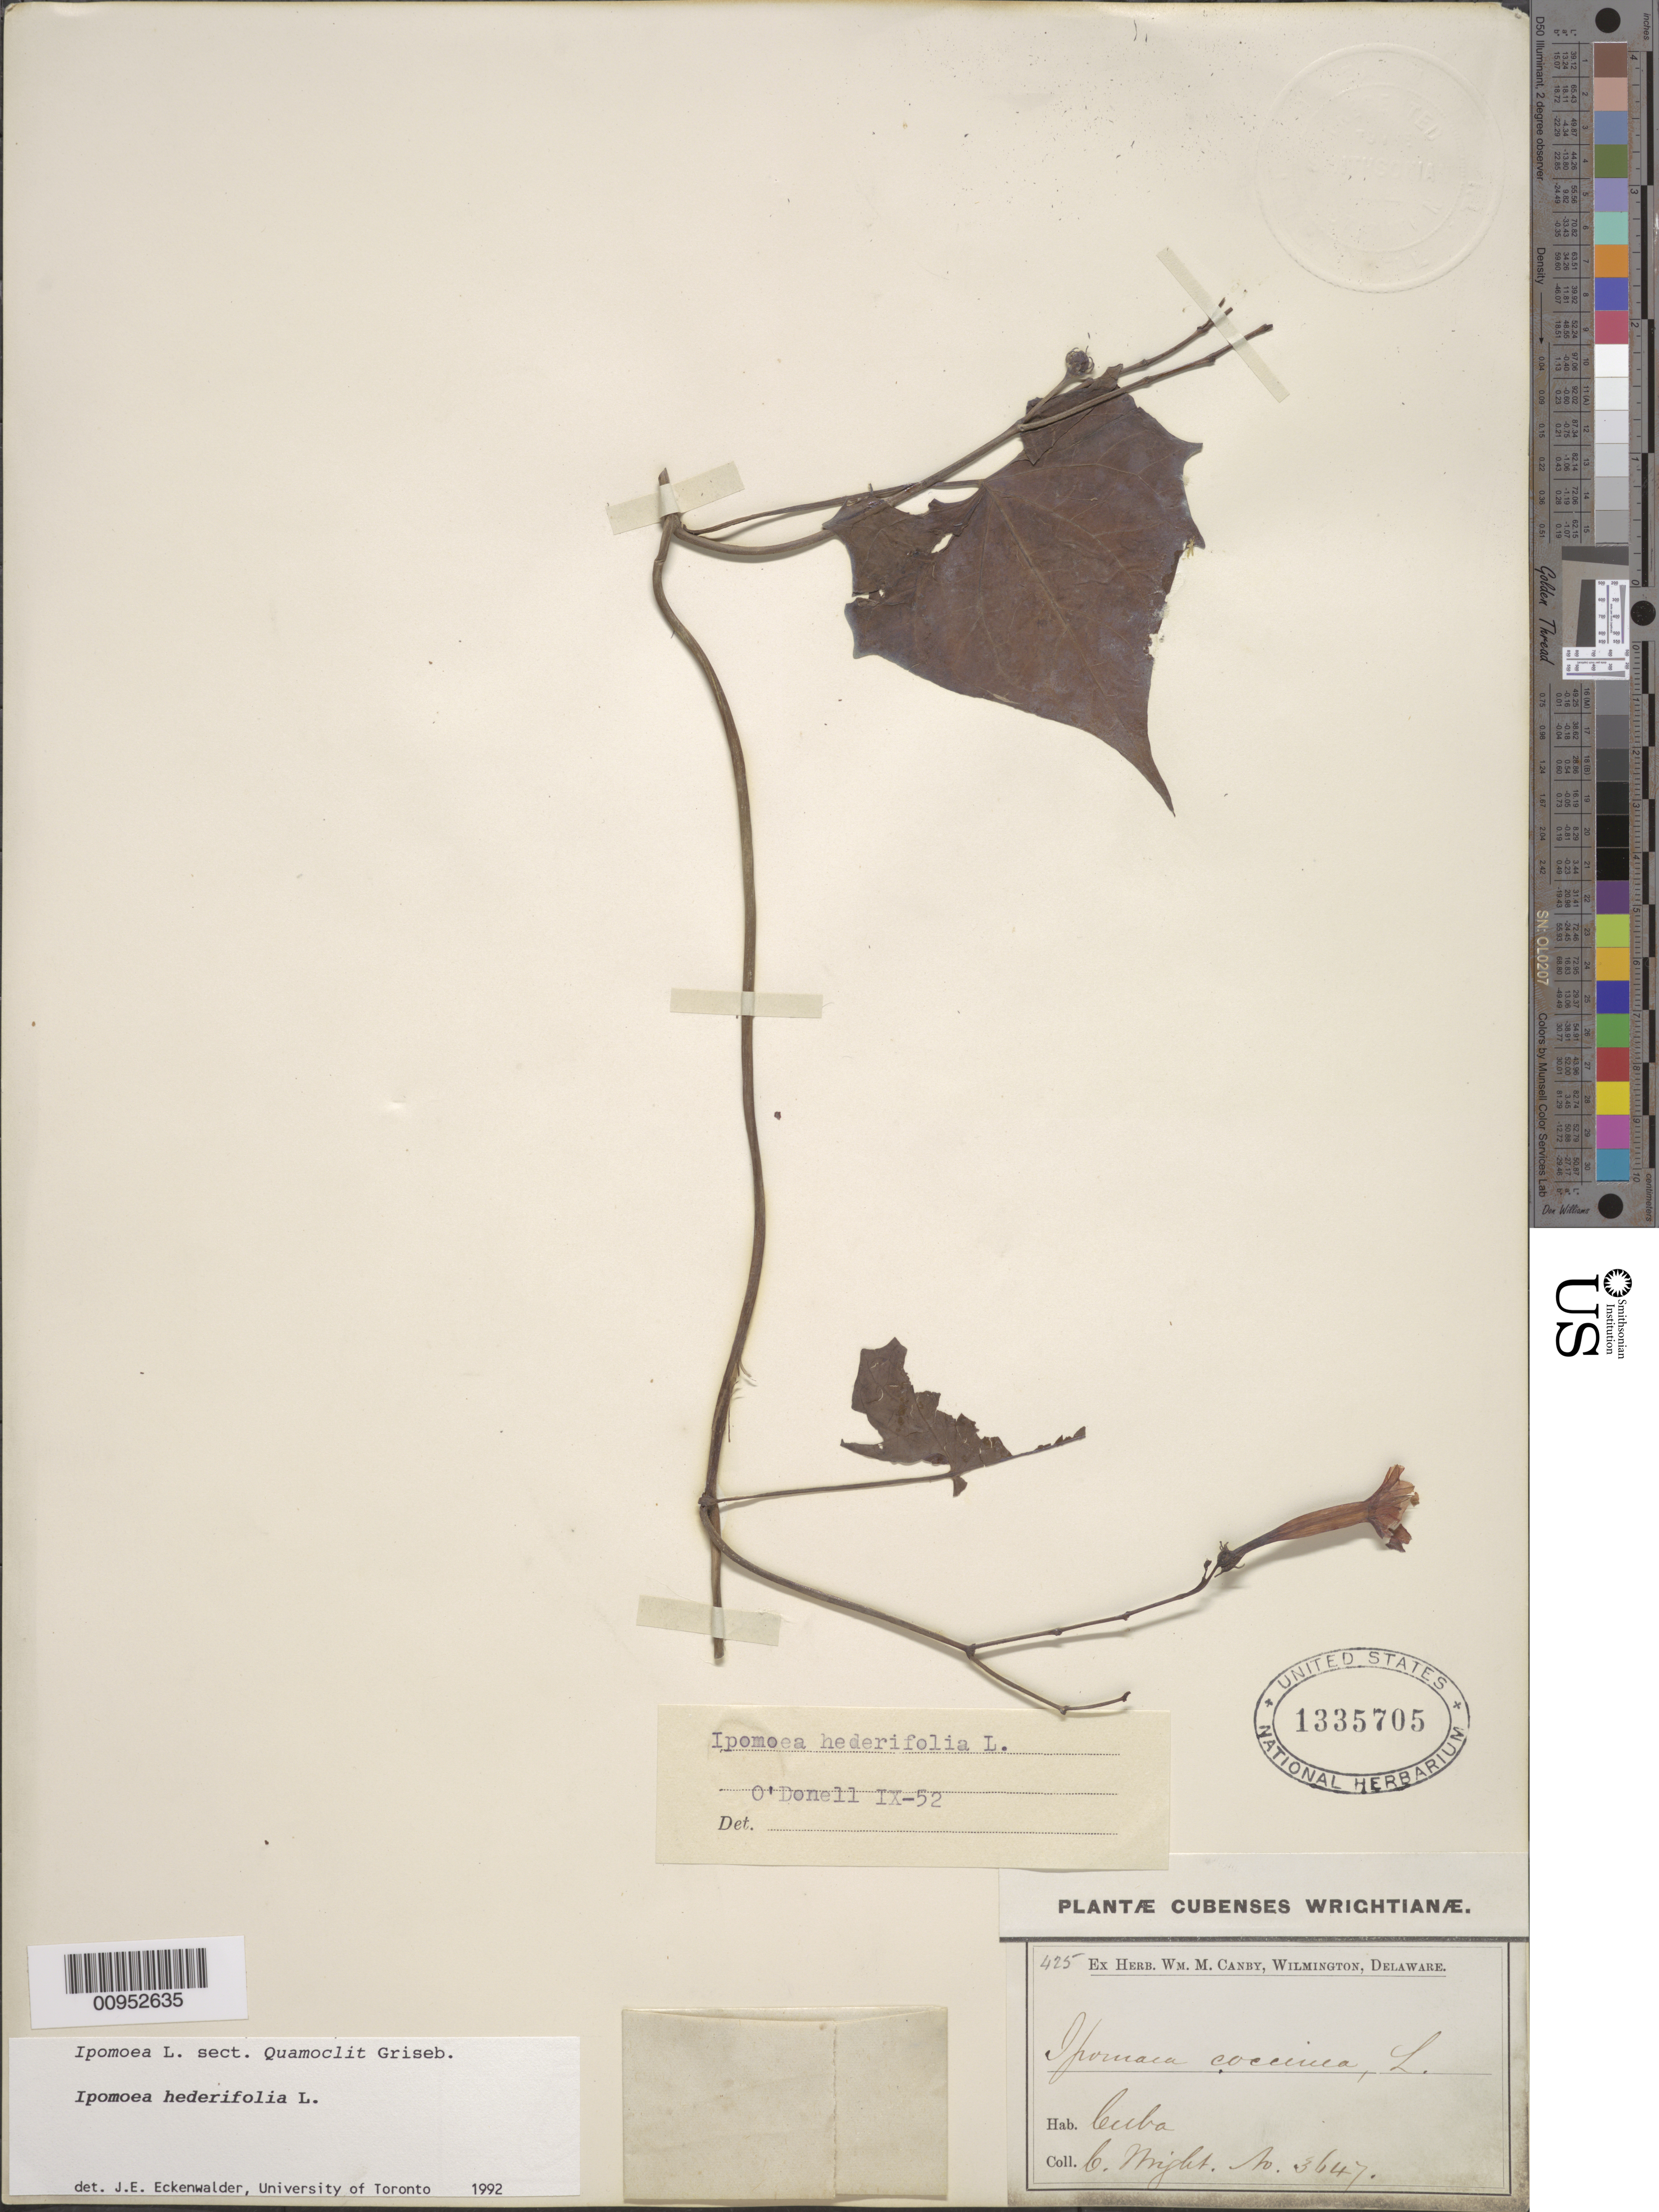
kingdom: Plantae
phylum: Tracheophyta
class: Magnoliopsida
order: Solanales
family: Convolvulaceae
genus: Ipomoea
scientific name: Ipomoea hederifolia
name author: L.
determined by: Eckenwalder, James E.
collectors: C. Wright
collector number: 3647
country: Cuba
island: Cuba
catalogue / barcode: US 1335705